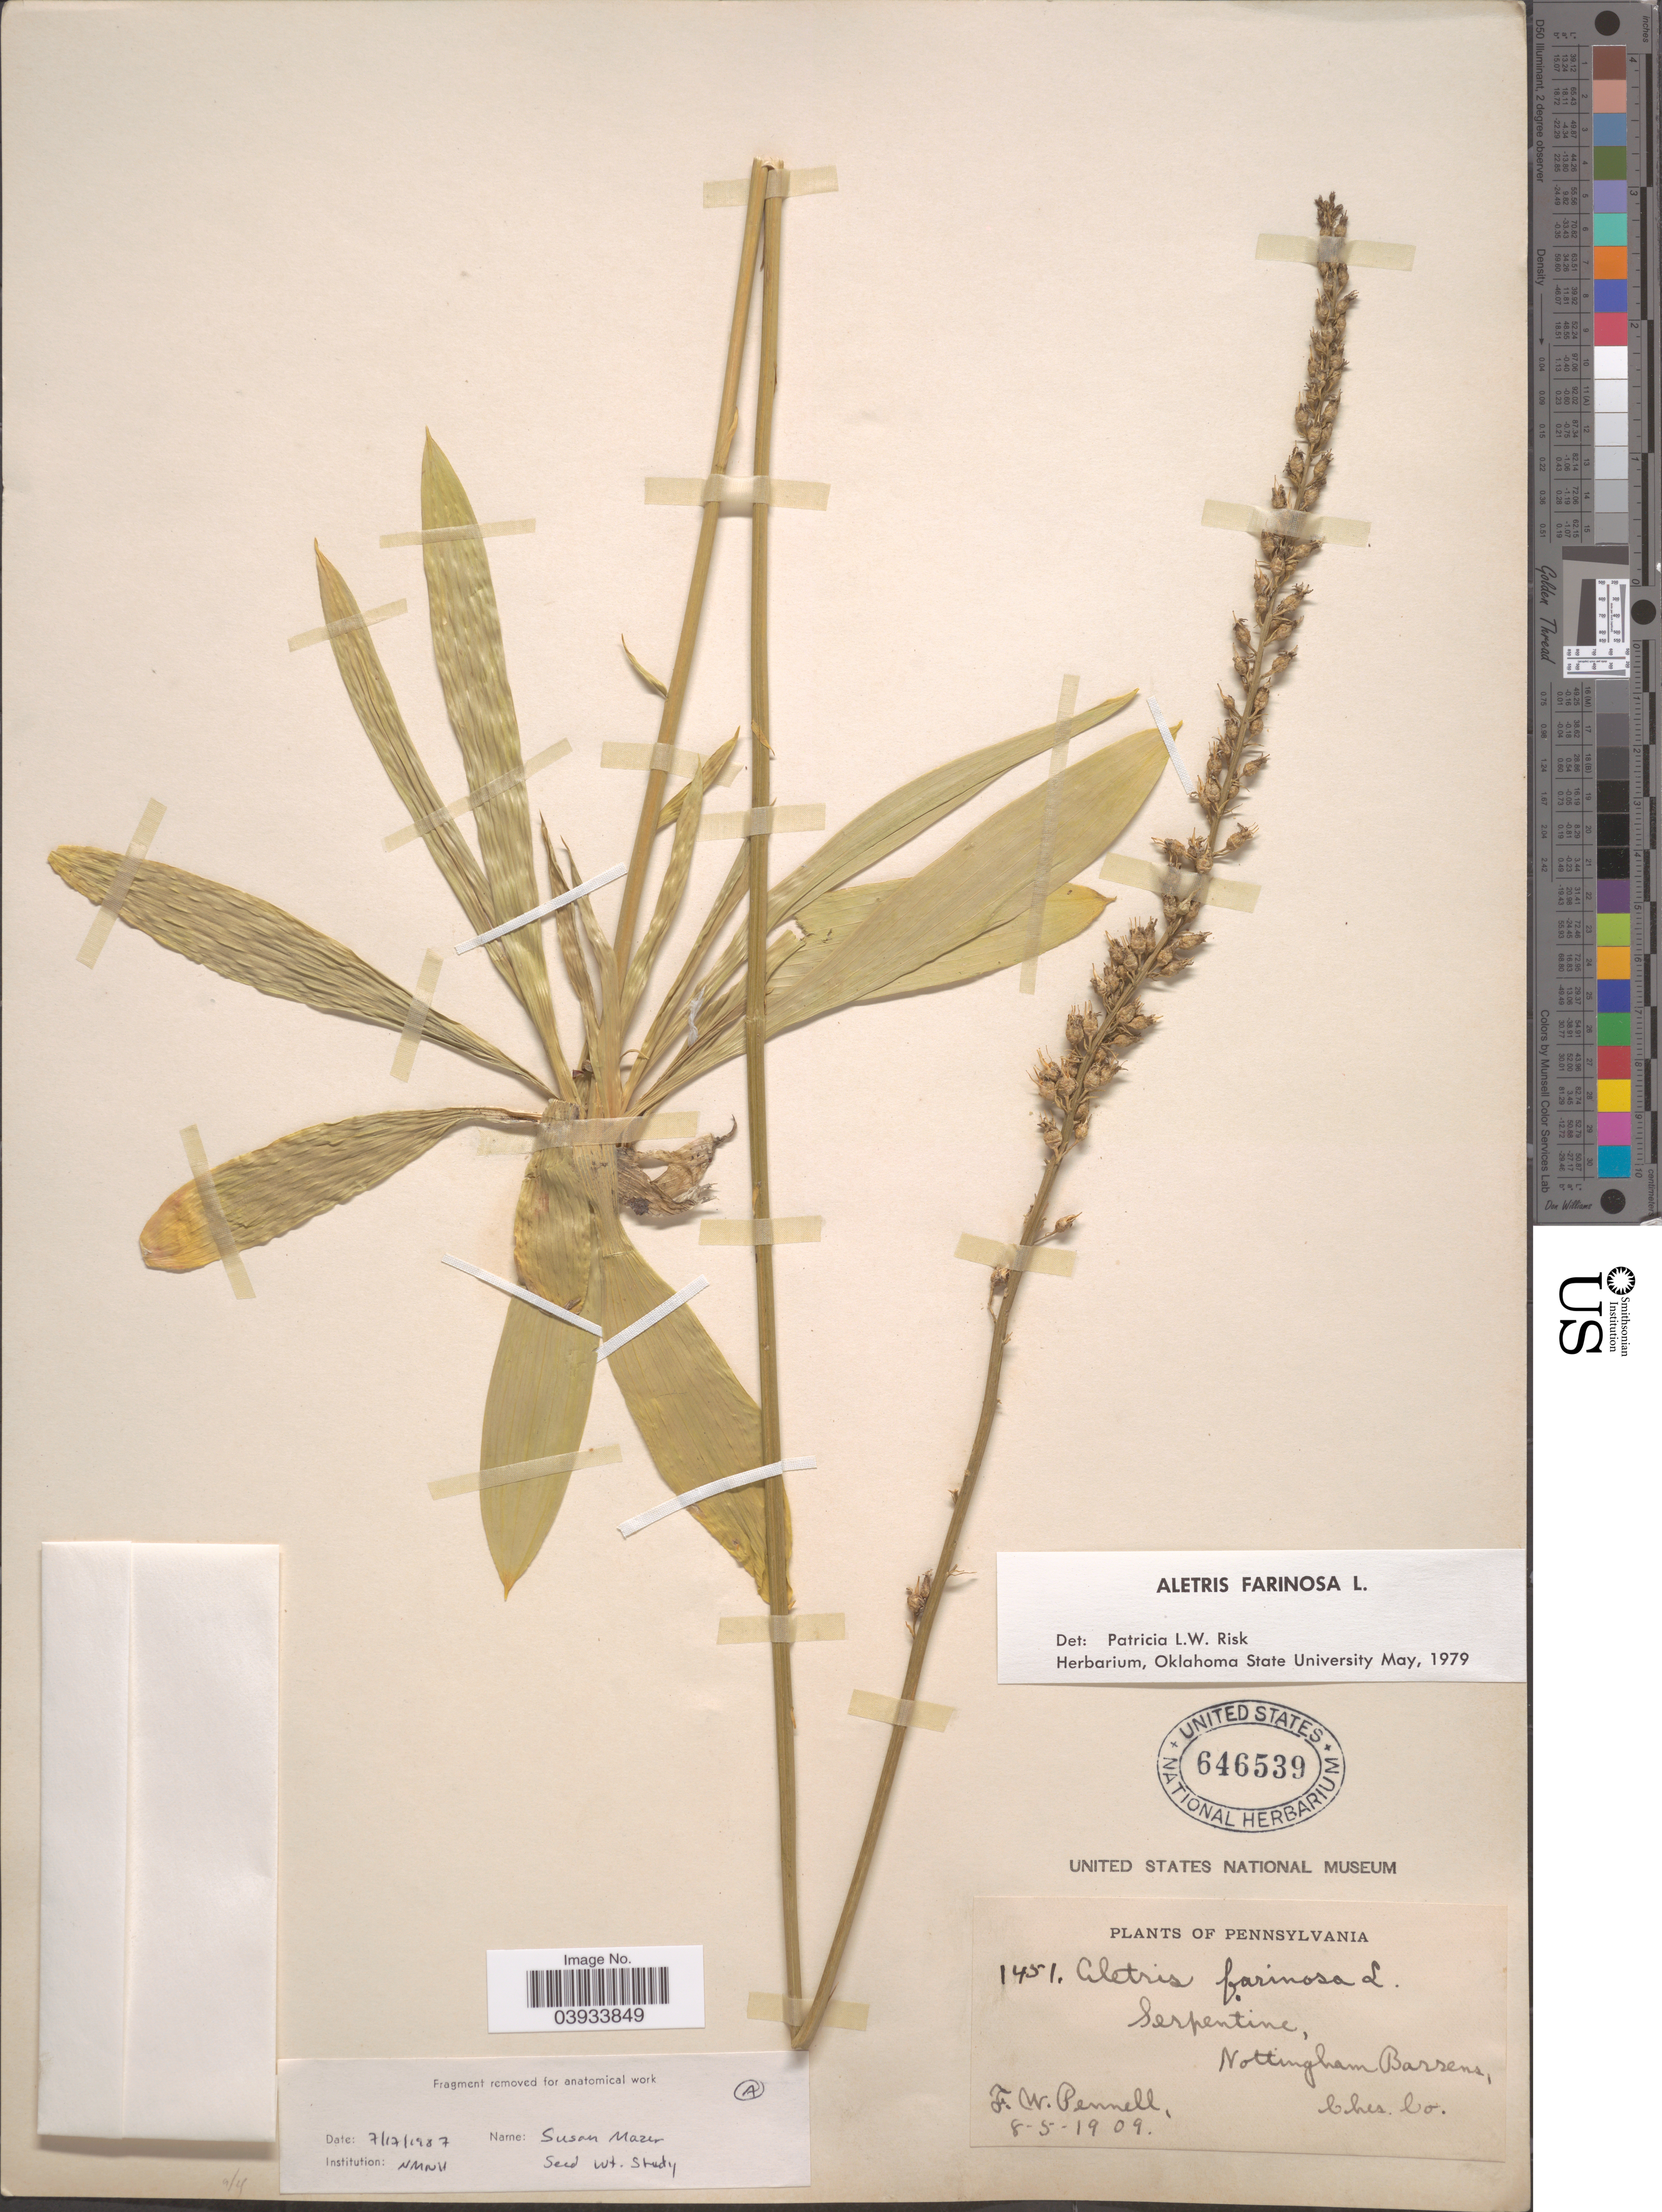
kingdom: Plantae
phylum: Tracheophyta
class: Liliopsida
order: Dioscoreales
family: Nartheciaceae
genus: Aletris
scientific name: Aletris farinosa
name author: L.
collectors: F. W. Pennell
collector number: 1451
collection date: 1909-08-05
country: United States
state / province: Pennsylvania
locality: Serpetine, Nottingham Barrera, Ches. Co.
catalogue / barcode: US 646539